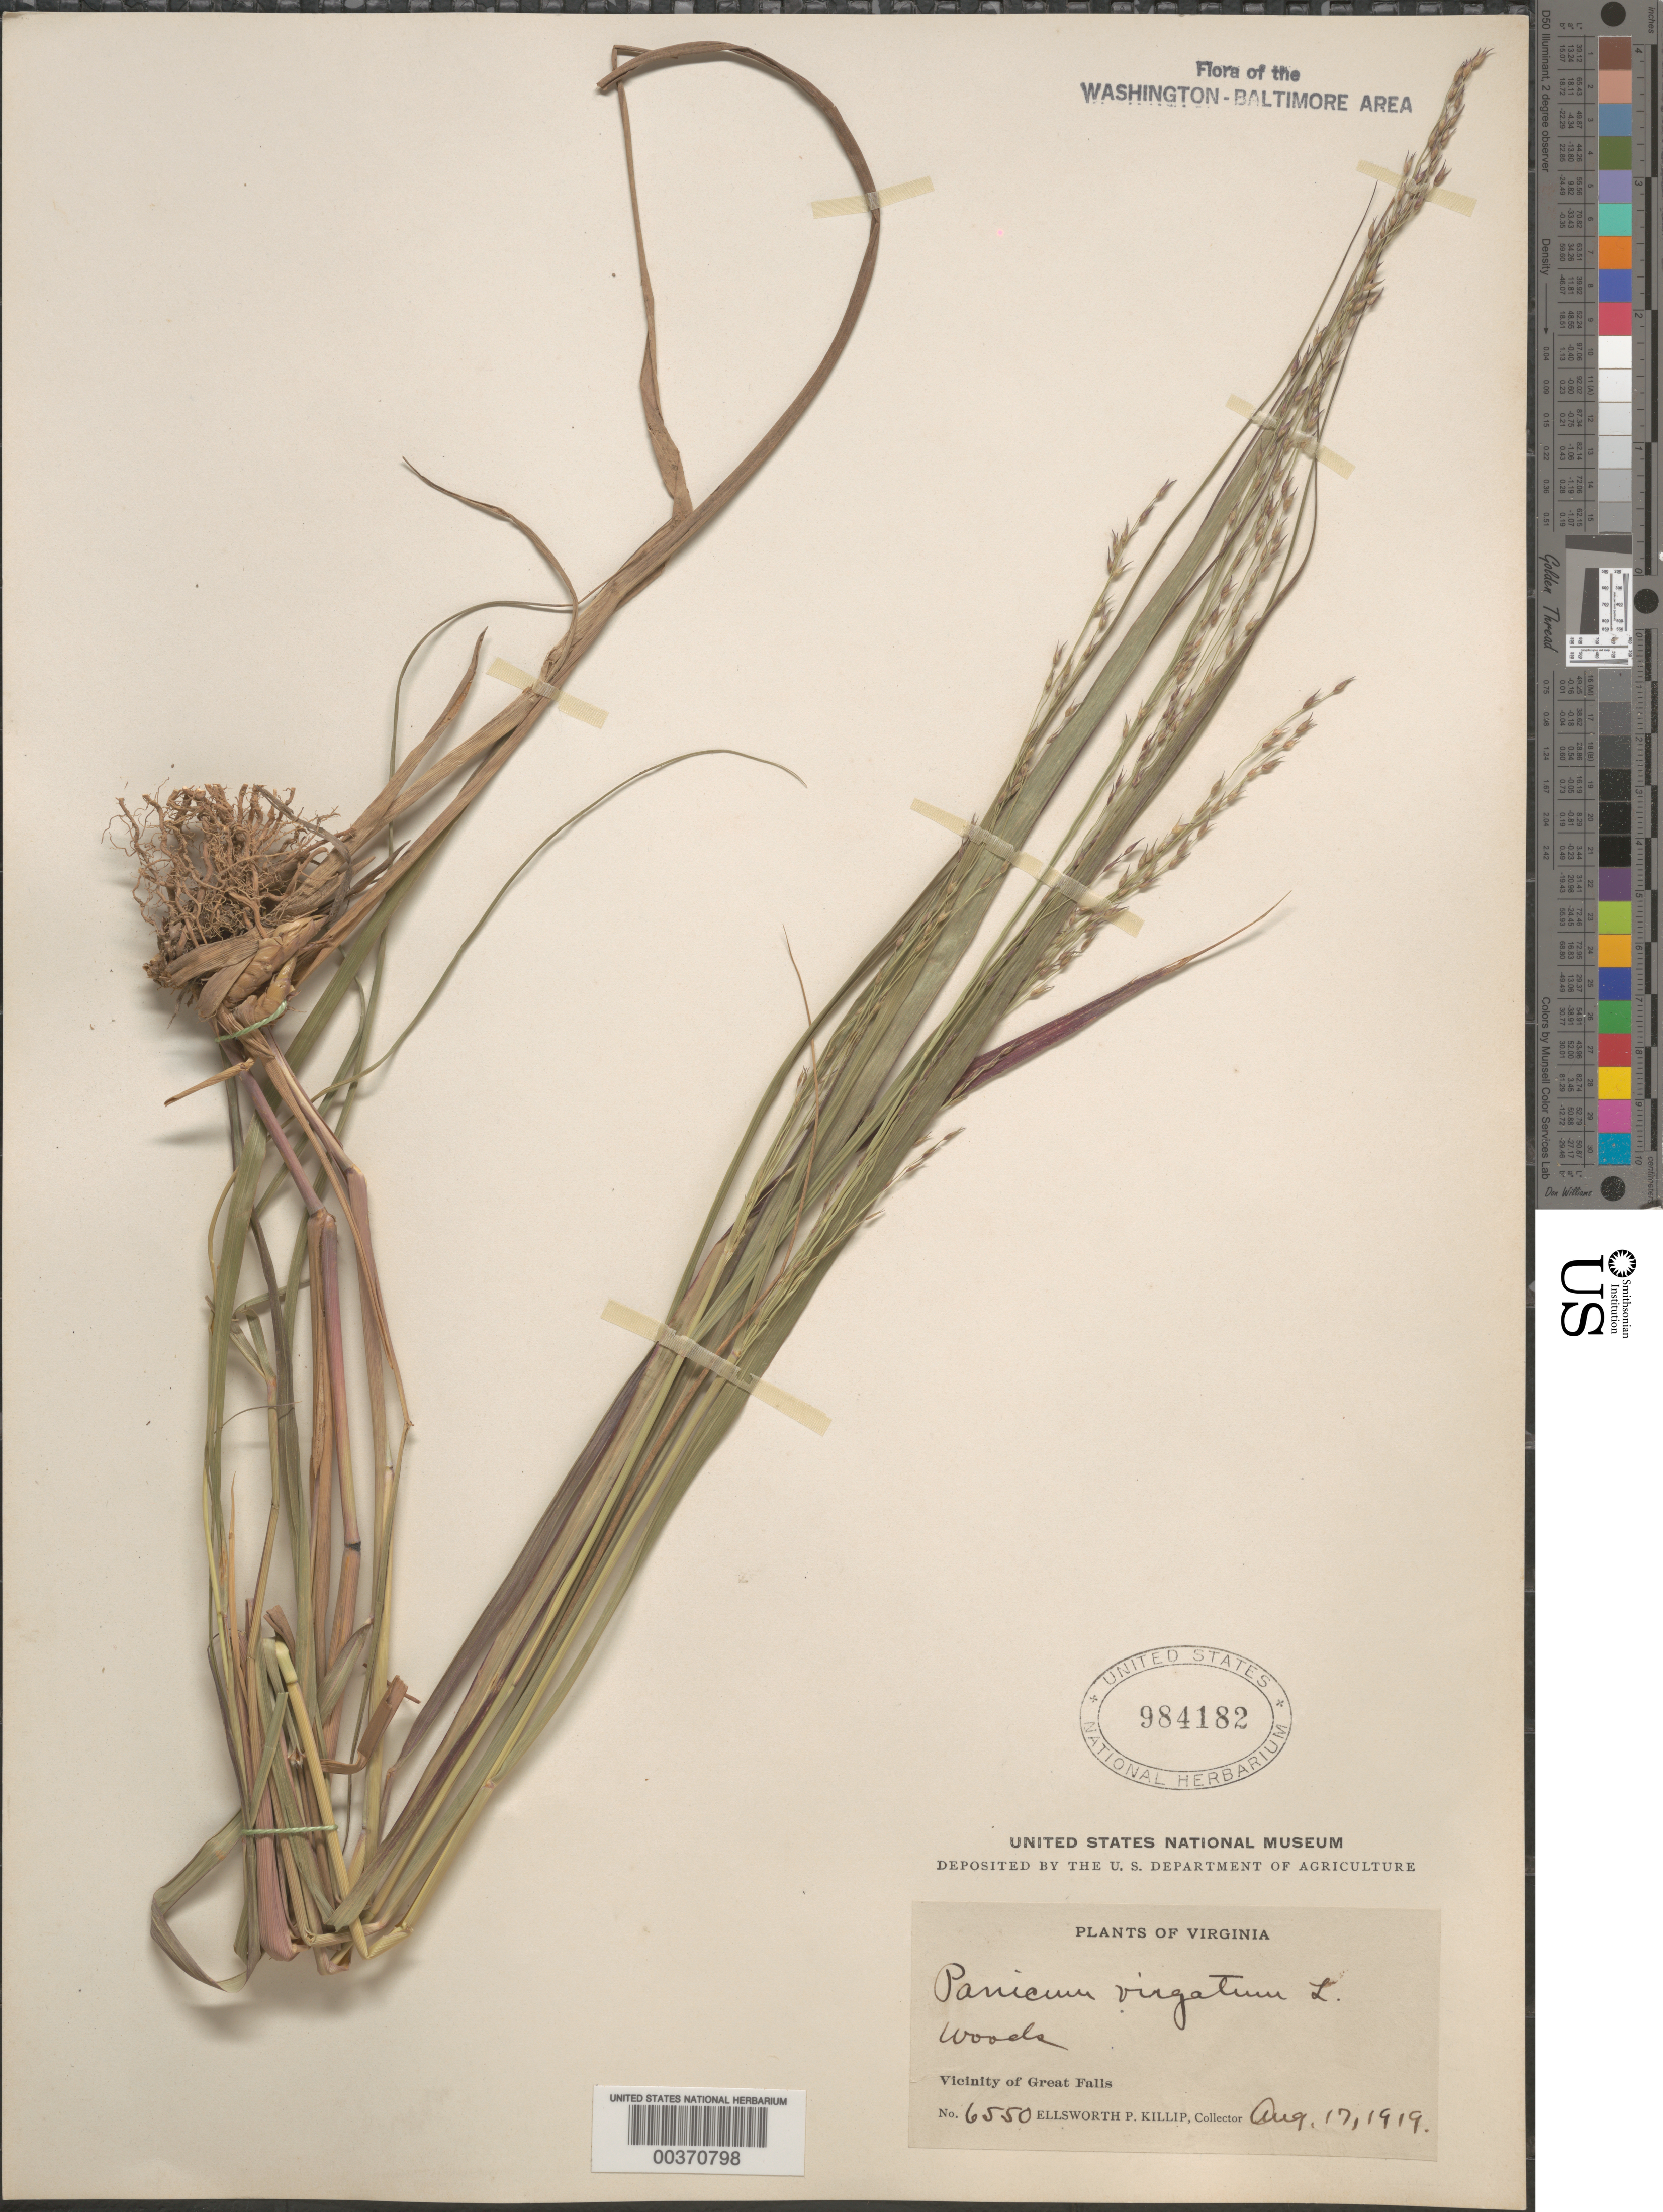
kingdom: Plantae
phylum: Tracheophyta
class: Liliopsida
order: Poales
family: Poaceae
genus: Panicum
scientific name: Panicum virgatum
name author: L.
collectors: E. P. Killip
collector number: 6550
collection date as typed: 17 Aug 1919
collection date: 1919-08-17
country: United States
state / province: Virginia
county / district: Fairfax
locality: Vicinity of Great Falls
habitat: Woods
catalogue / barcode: US 984182